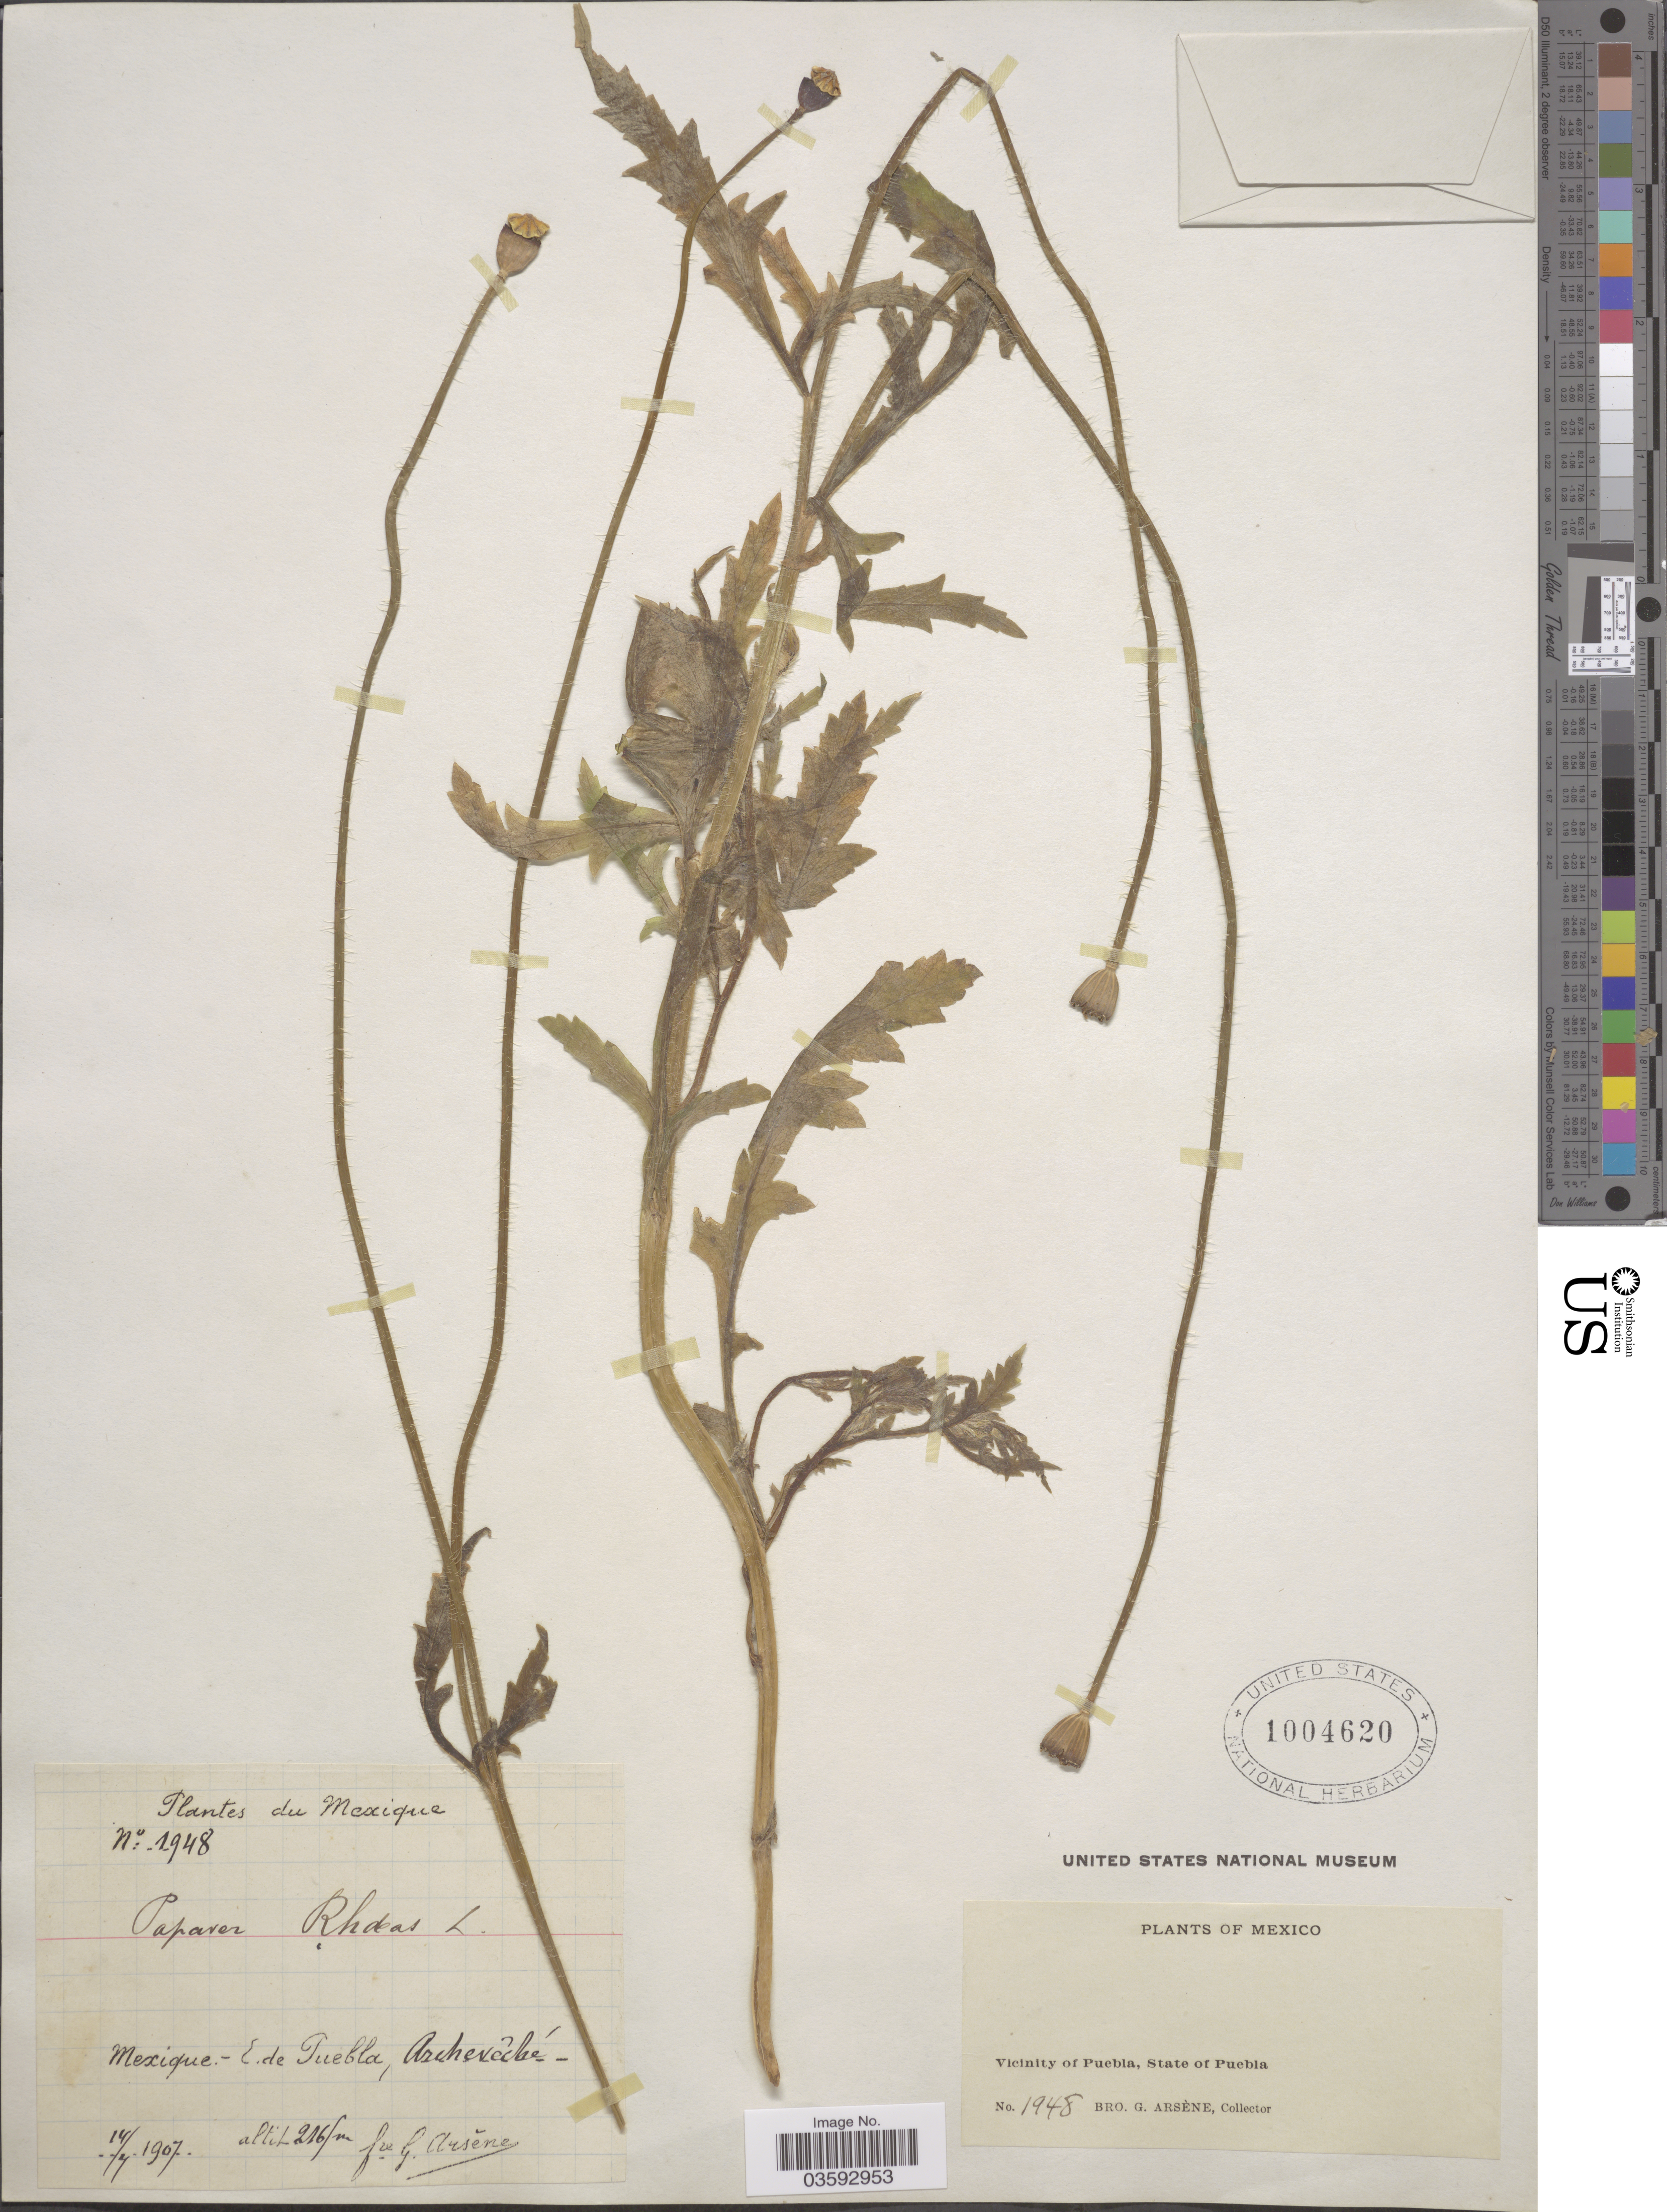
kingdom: Plantae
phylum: Tracheophyta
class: Magnoliopsida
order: Ranunculales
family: Papaveraceae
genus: Papaver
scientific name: Papaver sp.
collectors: Bro. G. Arsène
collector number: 1948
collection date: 1907-07-14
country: Mexico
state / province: Puebla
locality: Vicinity of Puebla, State of Puebla. Archeveche.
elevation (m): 2165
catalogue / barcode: US 1004620